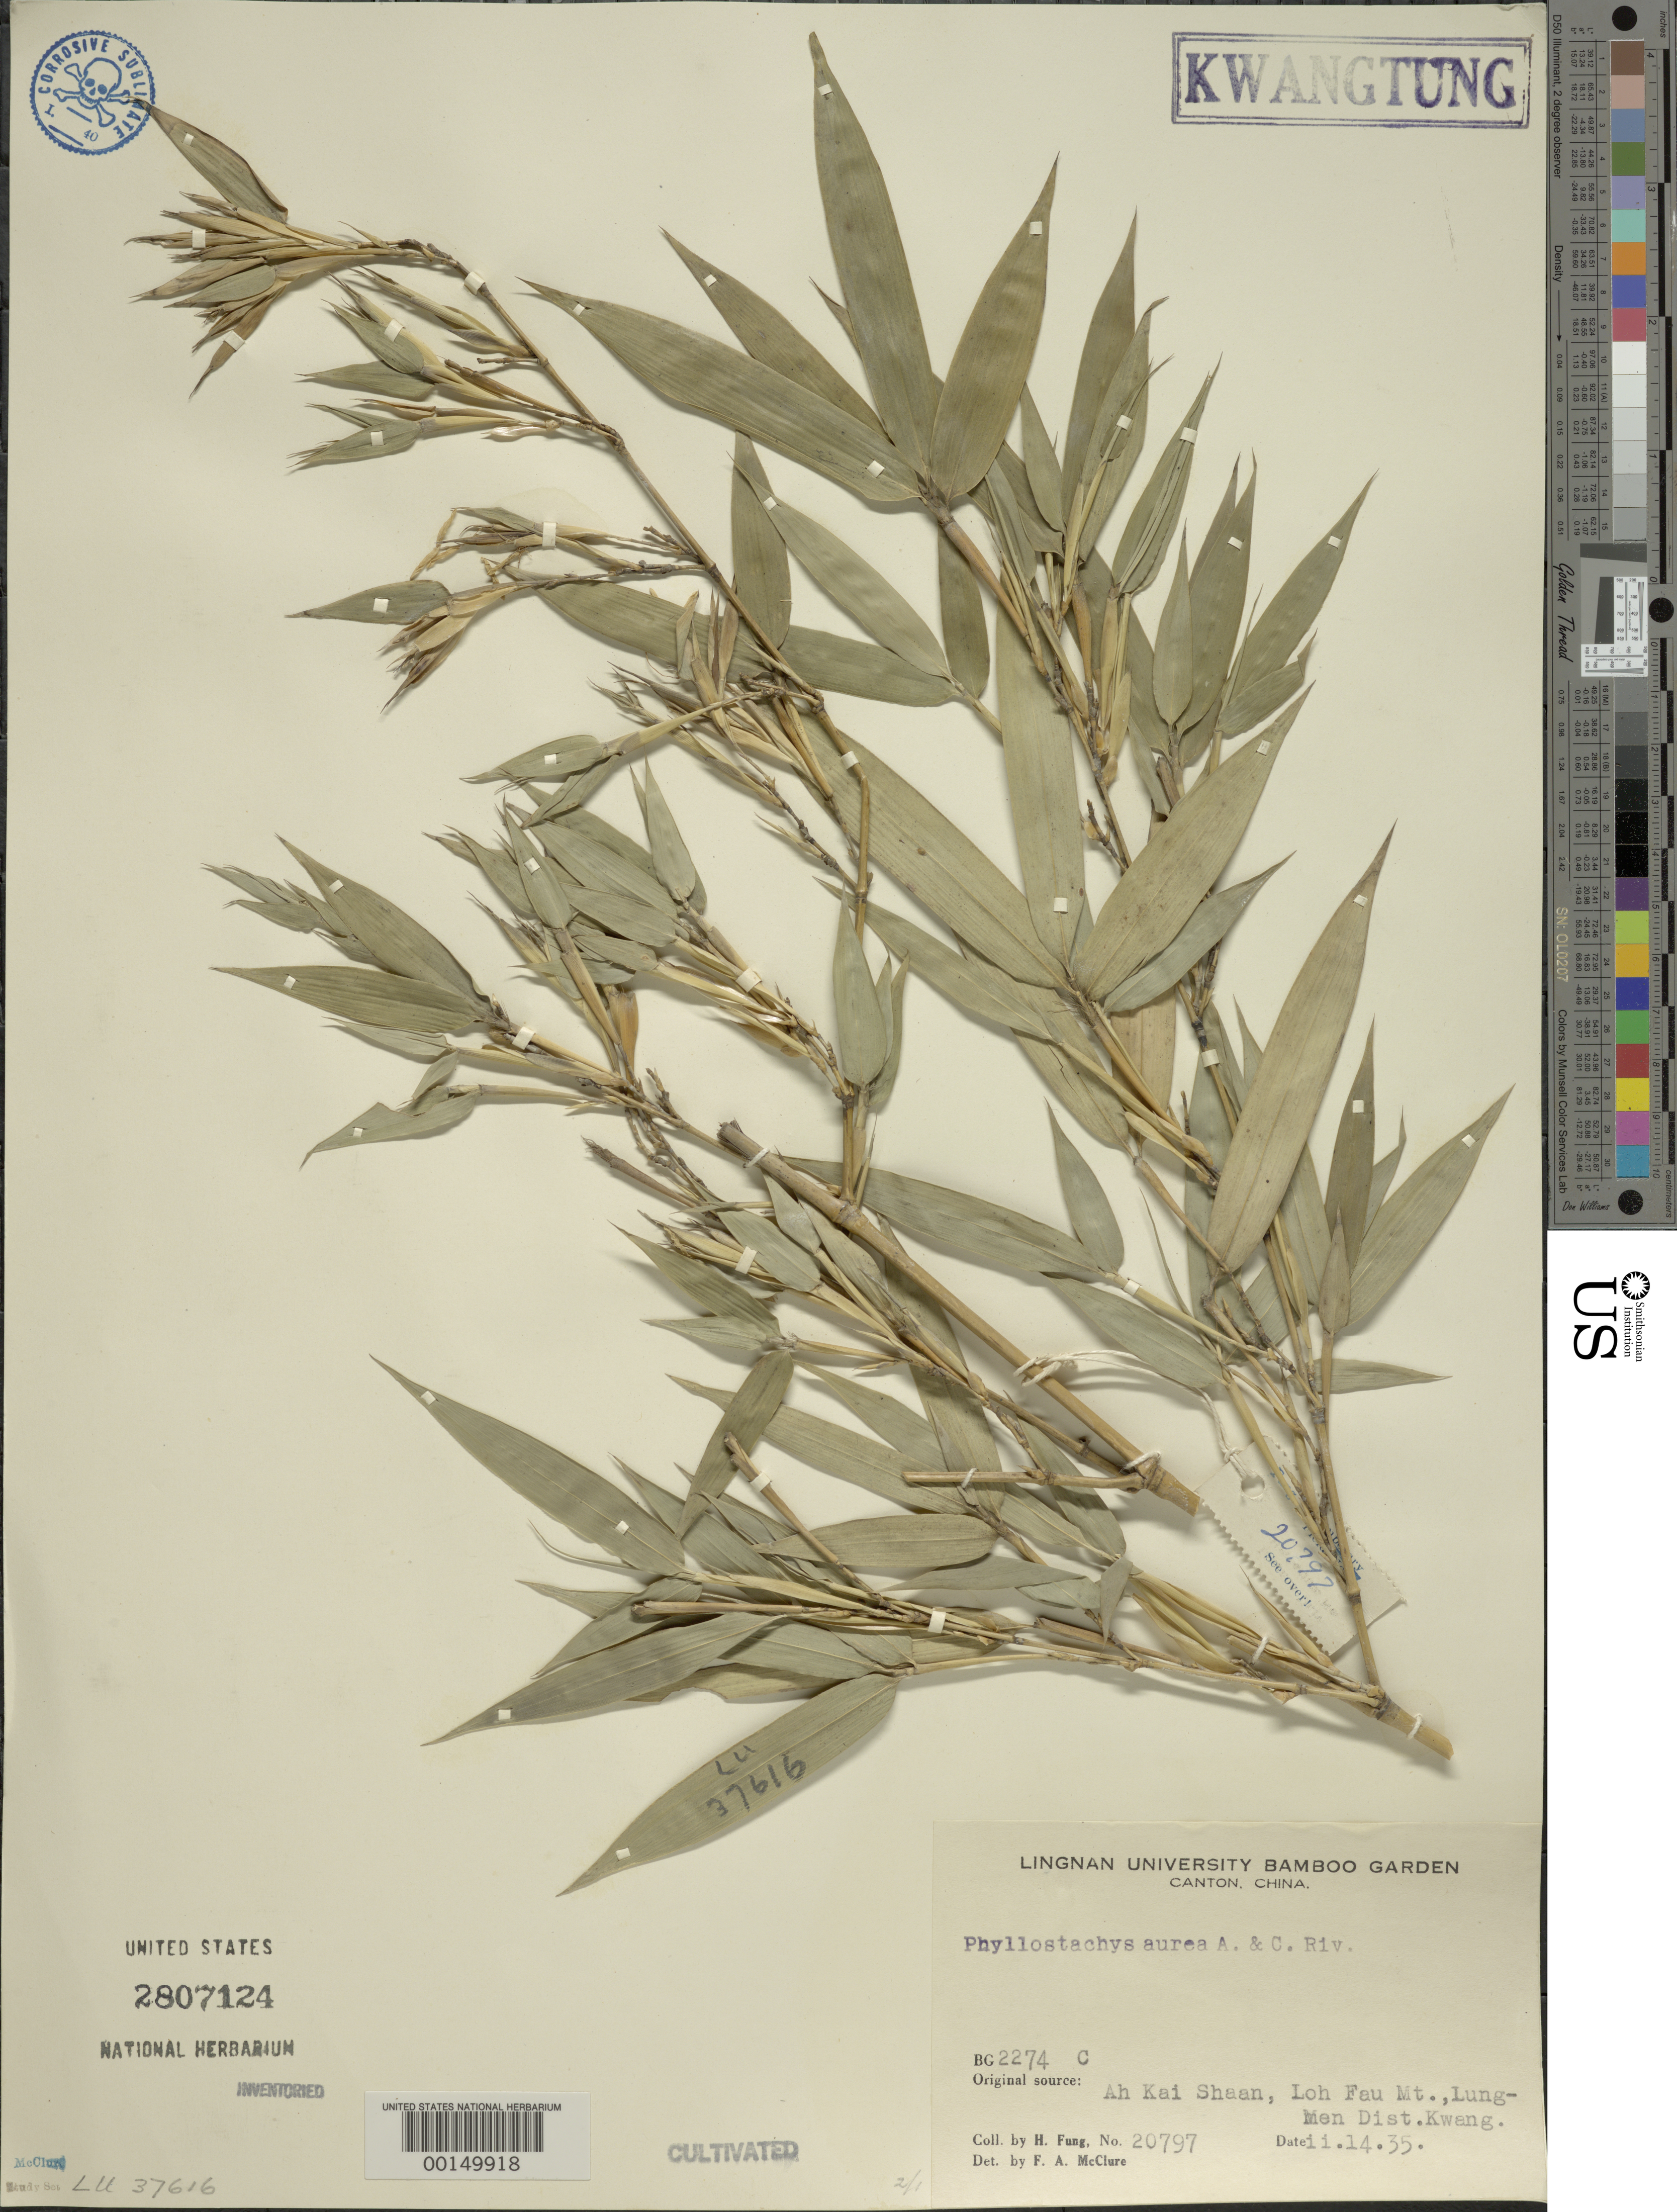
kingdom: Plantae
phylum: Tracheophyta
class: Liliopsida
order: Poales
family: Poaceae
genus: Phyllostachys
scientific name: Phyllostachys aurea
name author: Rivière & C. Rivière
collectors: H. L. Fung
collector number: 20797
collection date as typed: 14 Feb 1935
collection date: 1935-02-14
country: China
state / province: Guangdong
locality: Lung-men, loh fau mt.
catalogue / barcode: US 2807124